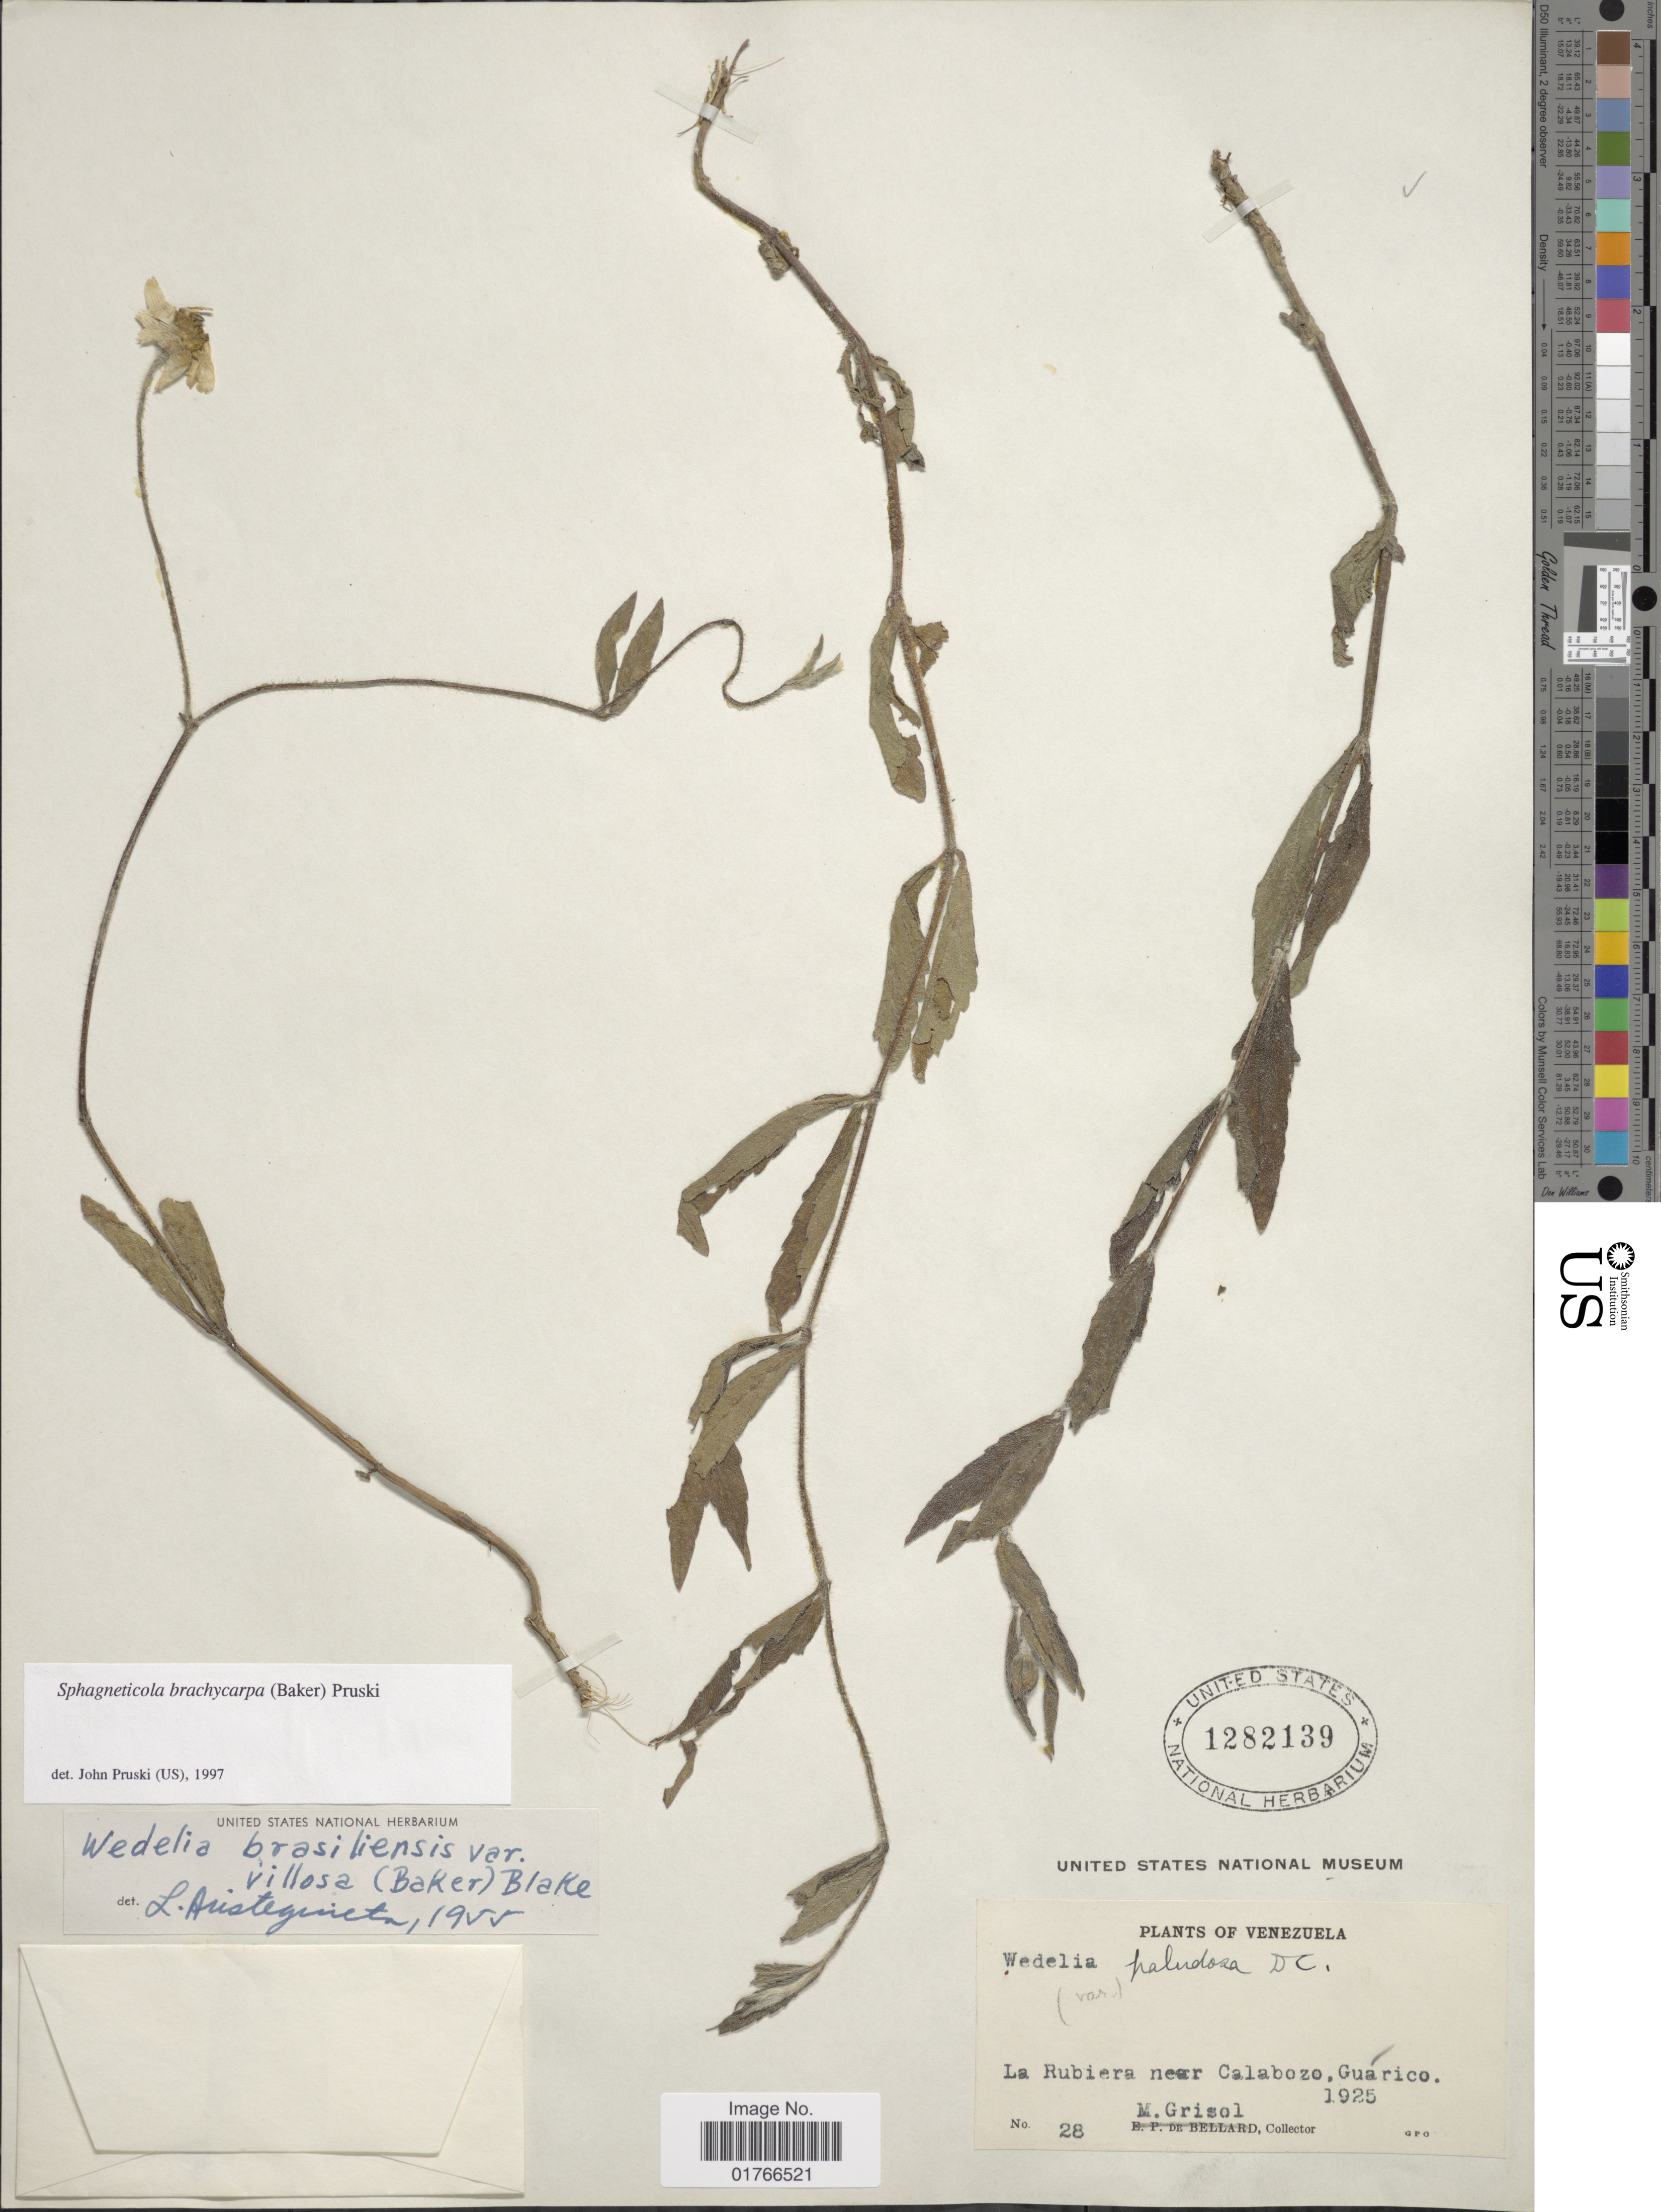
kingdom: Plantae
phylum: Tracheophyta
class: Magnoliopsida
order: Asterales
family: Asteraceae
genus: Sphagneticola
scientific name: Sphagneticola brachycarpa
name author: (Baker) Pruski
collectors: M. Grisol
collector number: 28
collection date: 1925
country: Venezuela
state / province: Guárico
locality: La Rubiera near Calabozo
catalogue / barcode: US 1282139